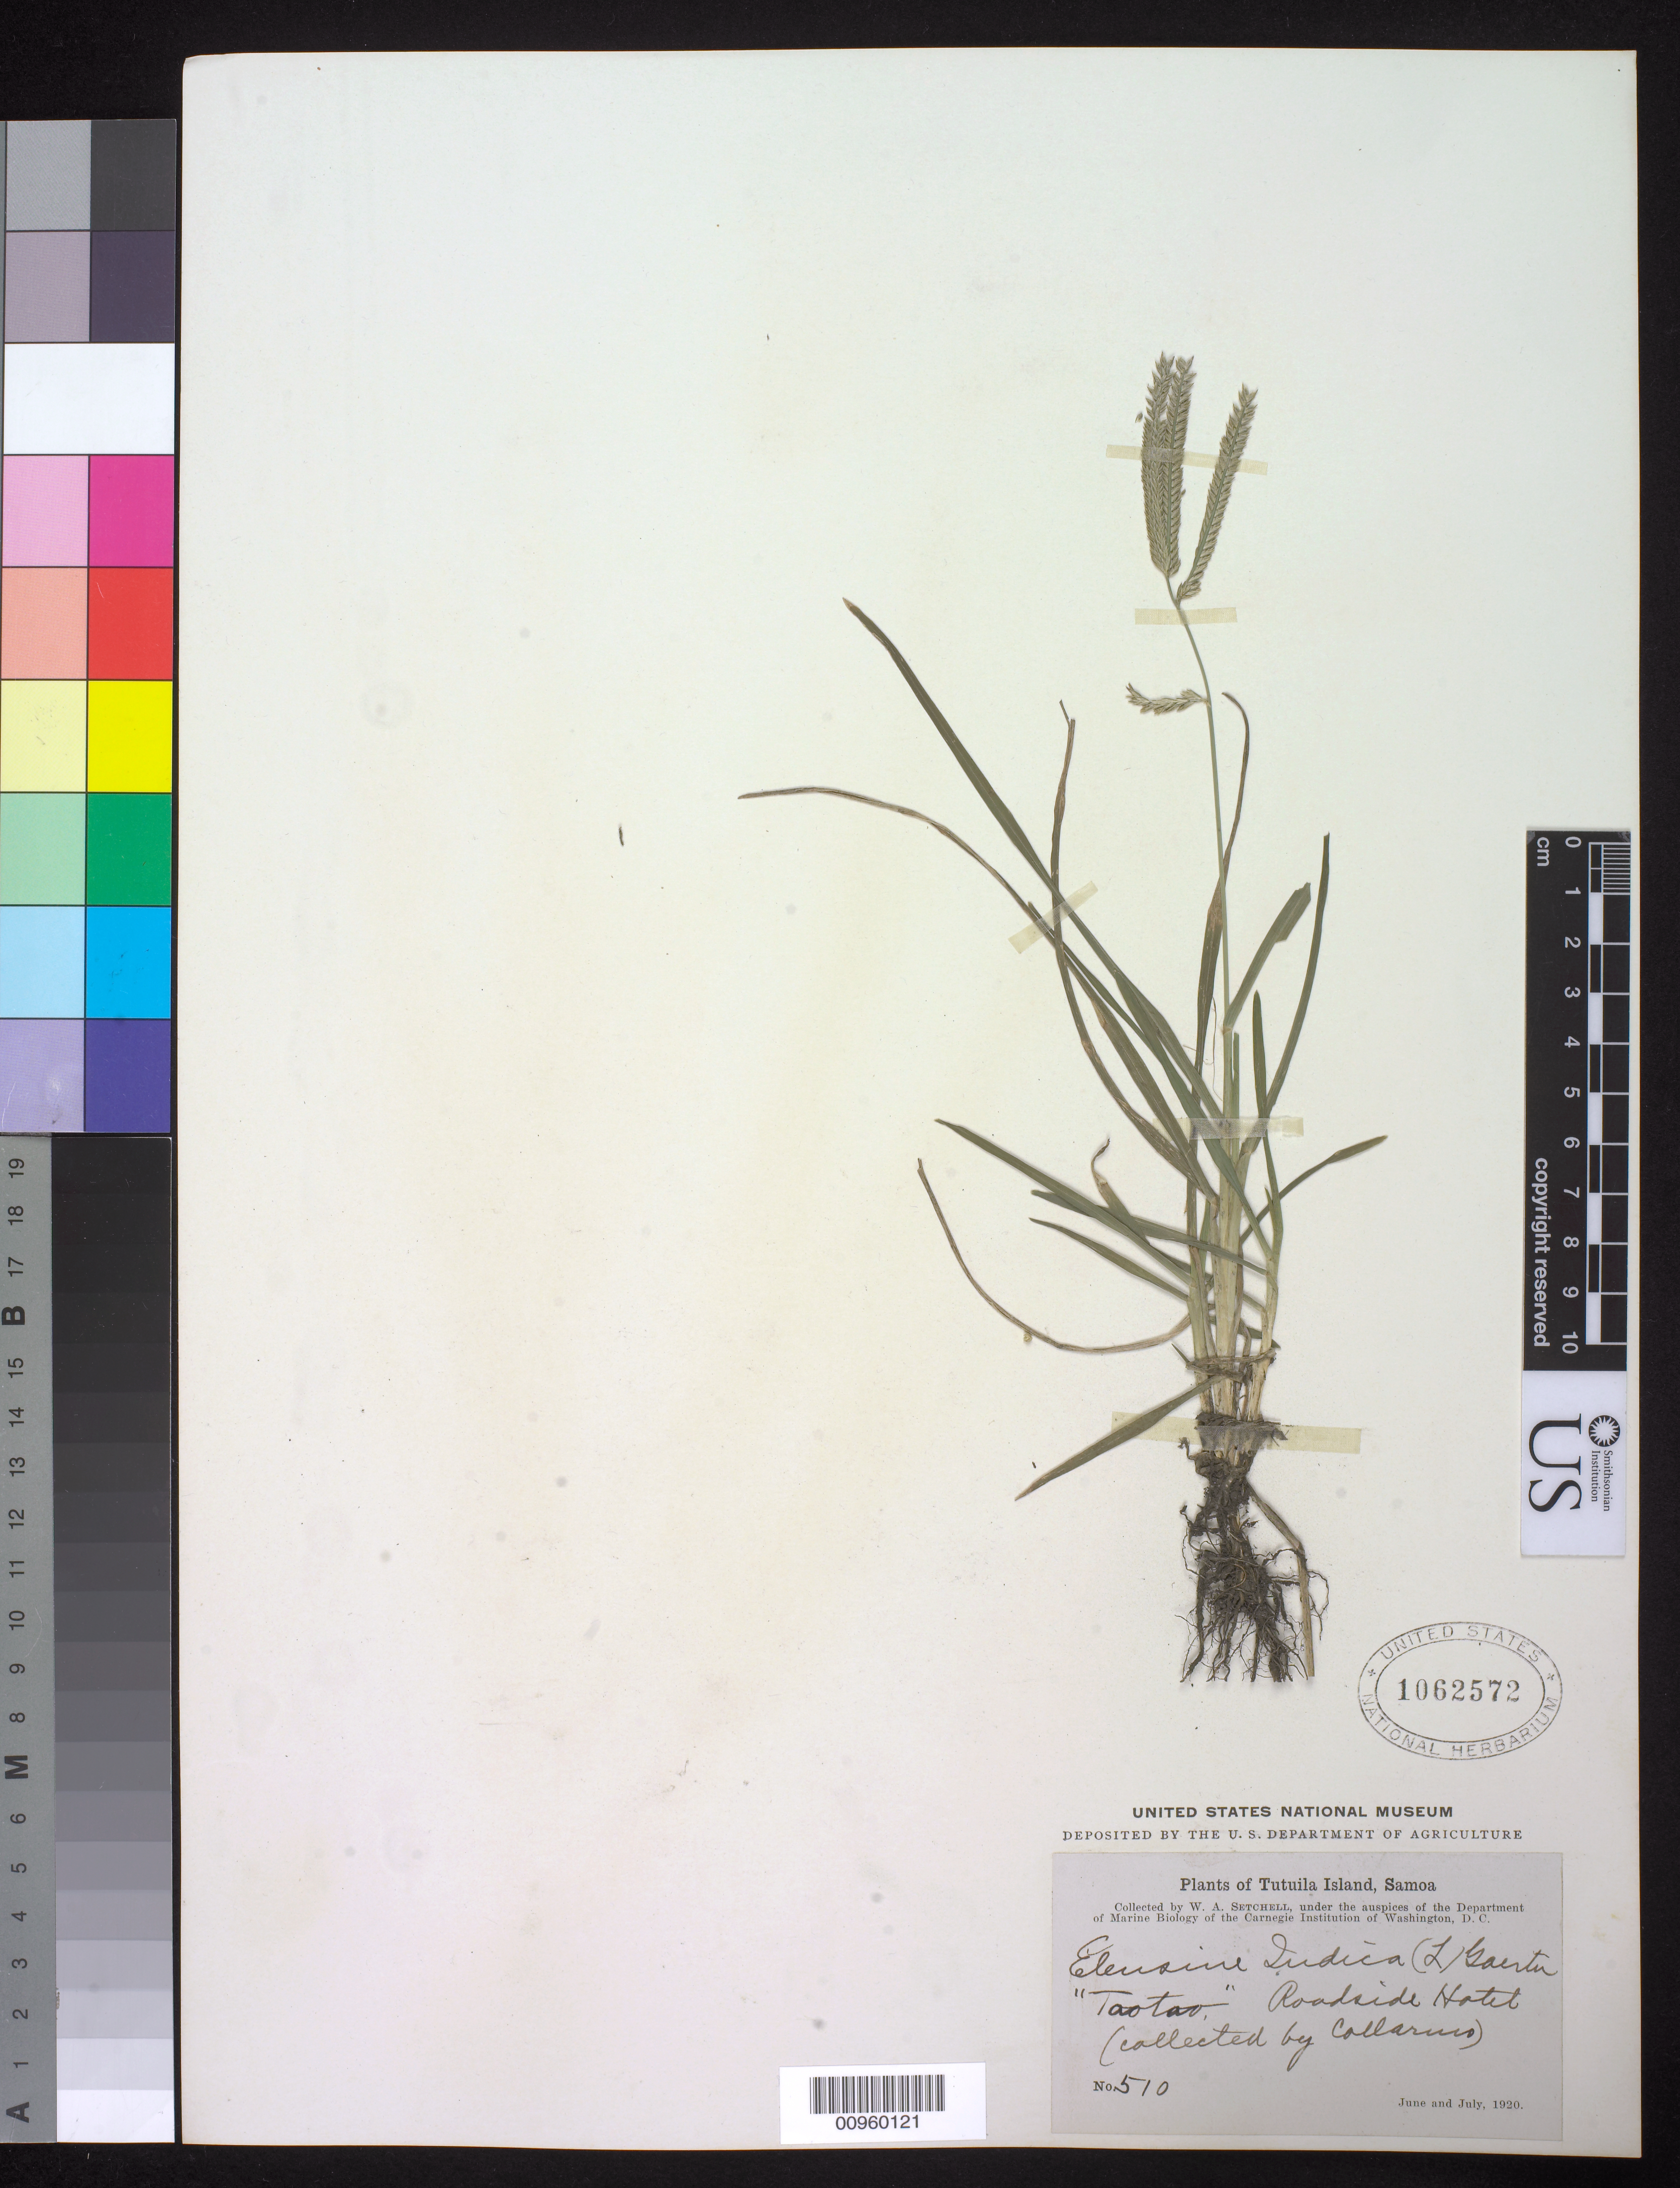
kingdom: Plantae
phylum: Tracheophyta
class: Liliopsida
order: Poales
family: Poaceae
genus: Eleusine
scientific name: Eleusine indica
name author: (L.) Gaertn.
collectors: W. Setchell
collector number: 510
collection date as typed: Jun 1920 to Jul 1920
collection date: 1920-06/1920-07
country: American Samoa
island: Tutuila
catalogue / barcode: US 1062572